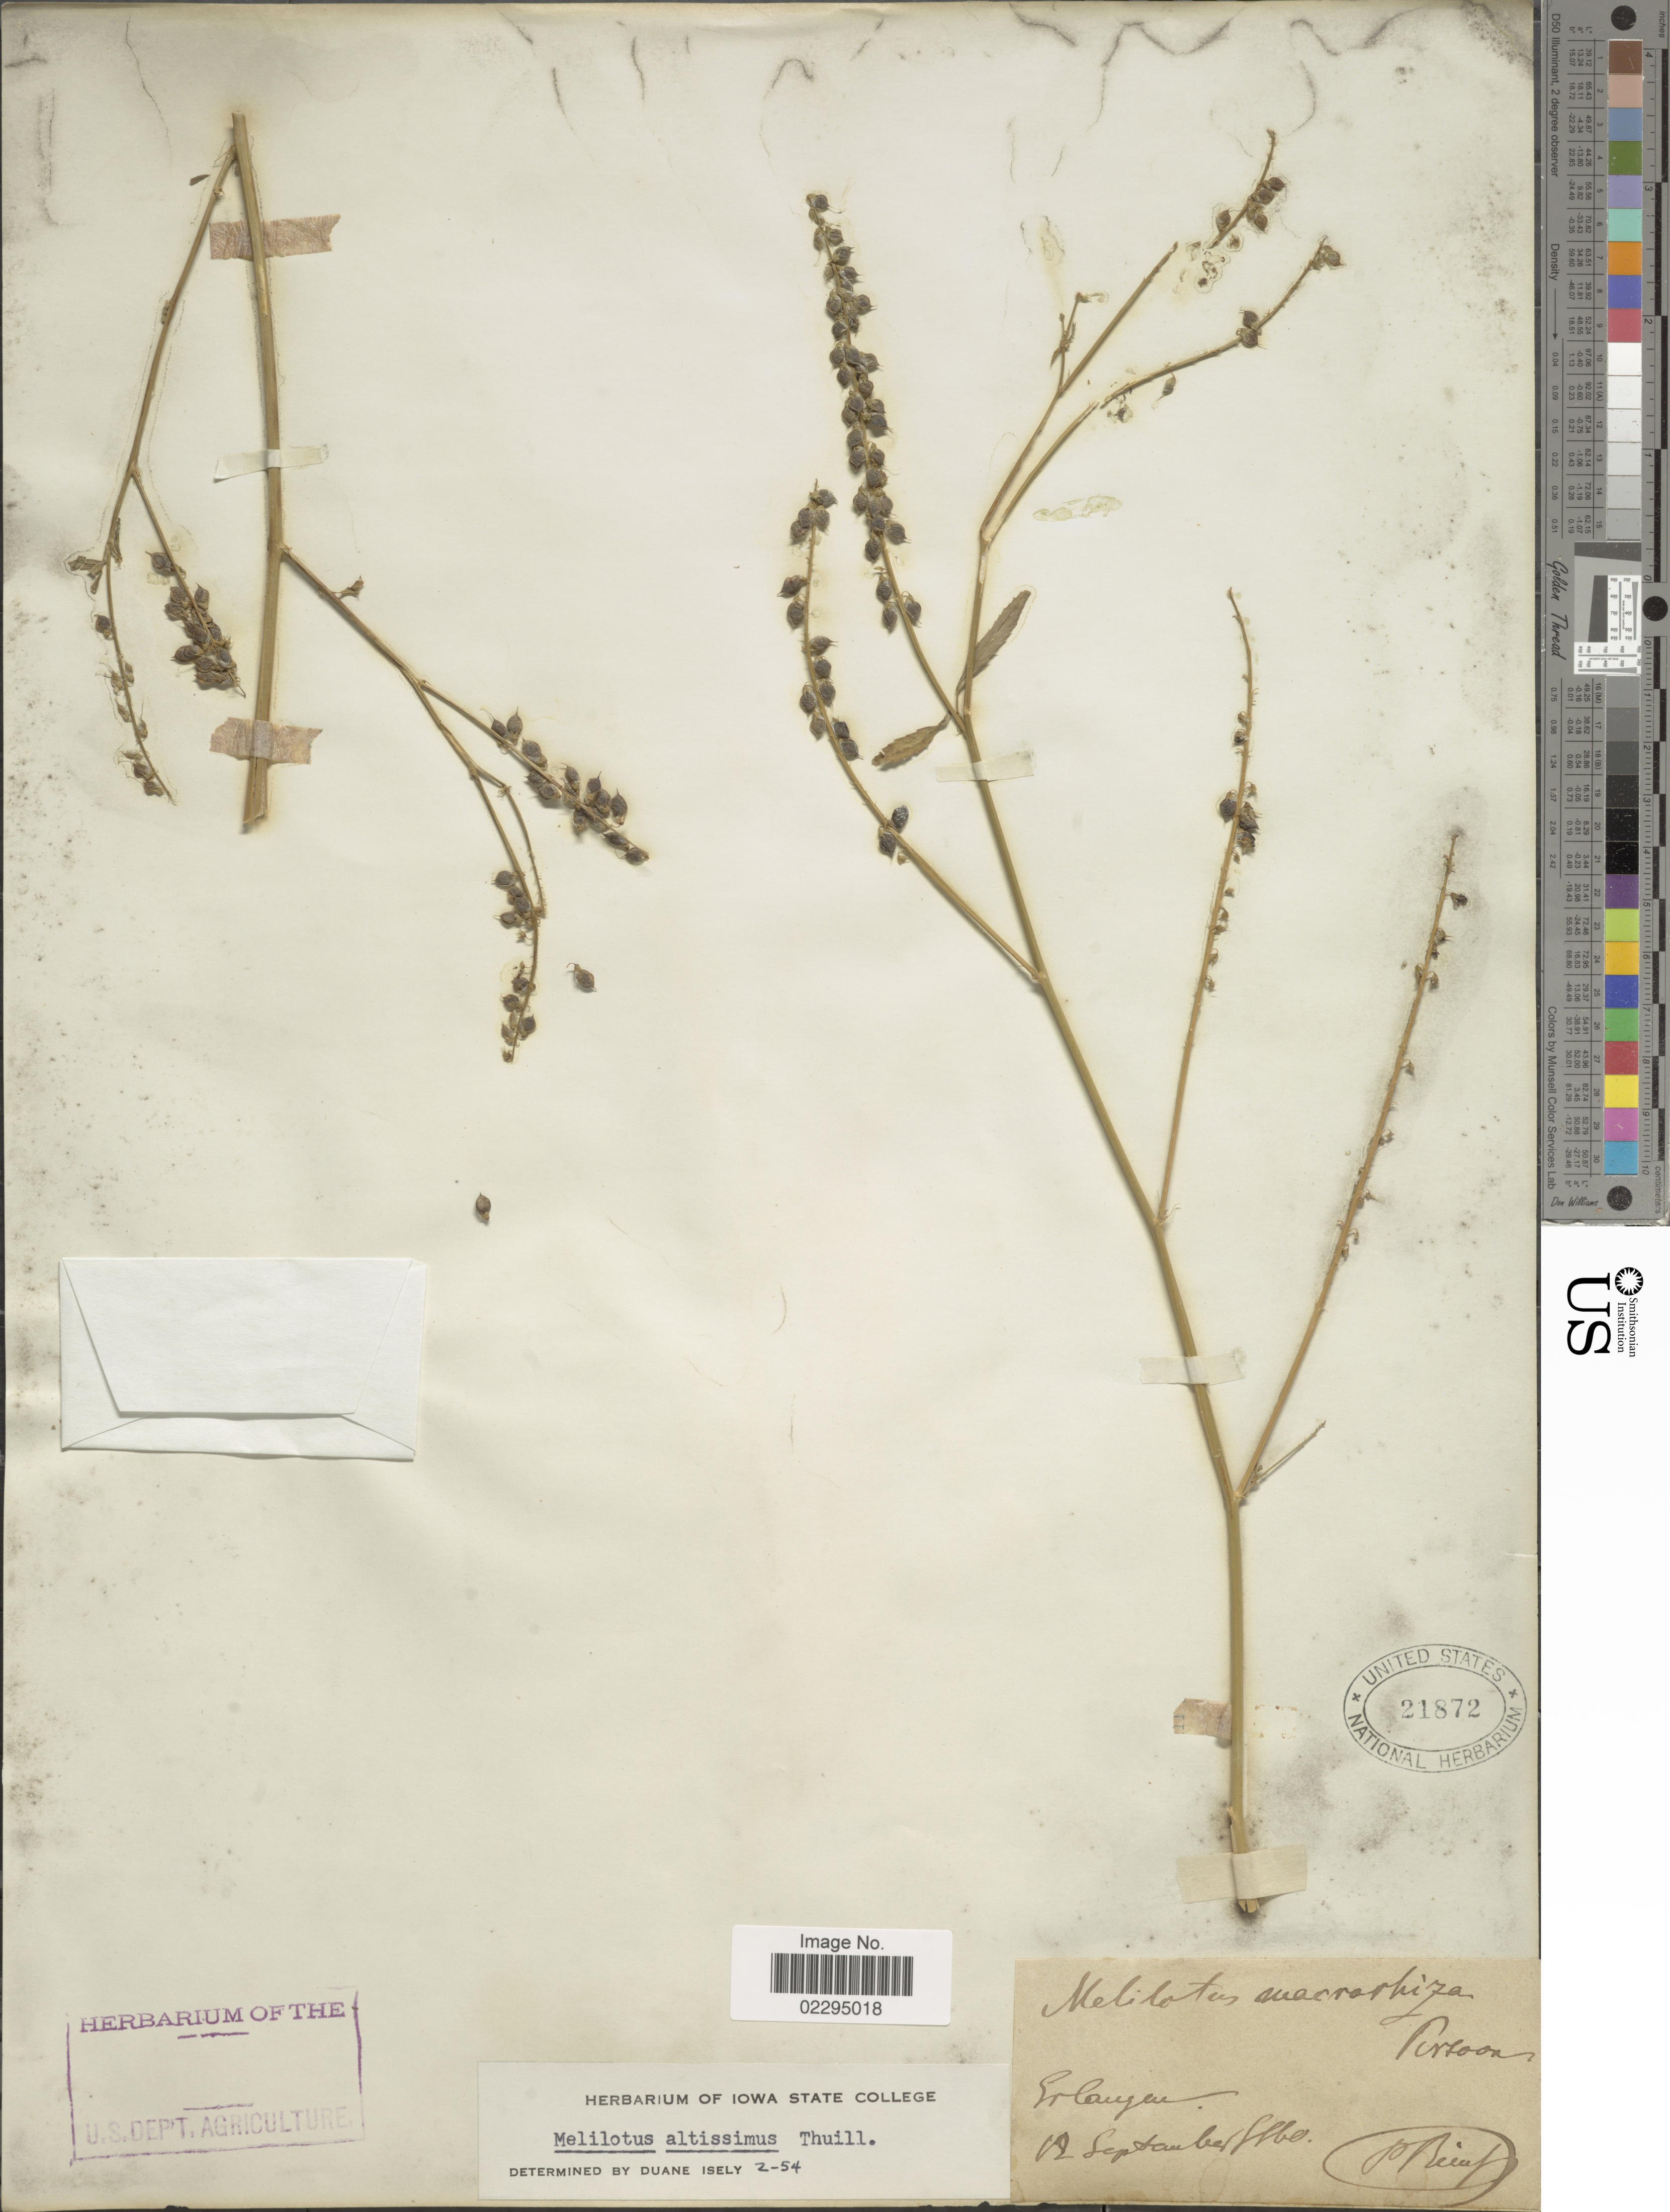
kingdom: Plantae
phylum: Tracheophyta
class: Magnoliopsida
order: Fabales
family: Fabaceae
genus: Melilotus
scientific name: Melilotus altissimus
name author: Thuill.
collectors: M. Reinsch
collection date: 1860-09-12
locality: Erlanger [interpreted] [unsure placement]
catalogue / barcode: US 21872